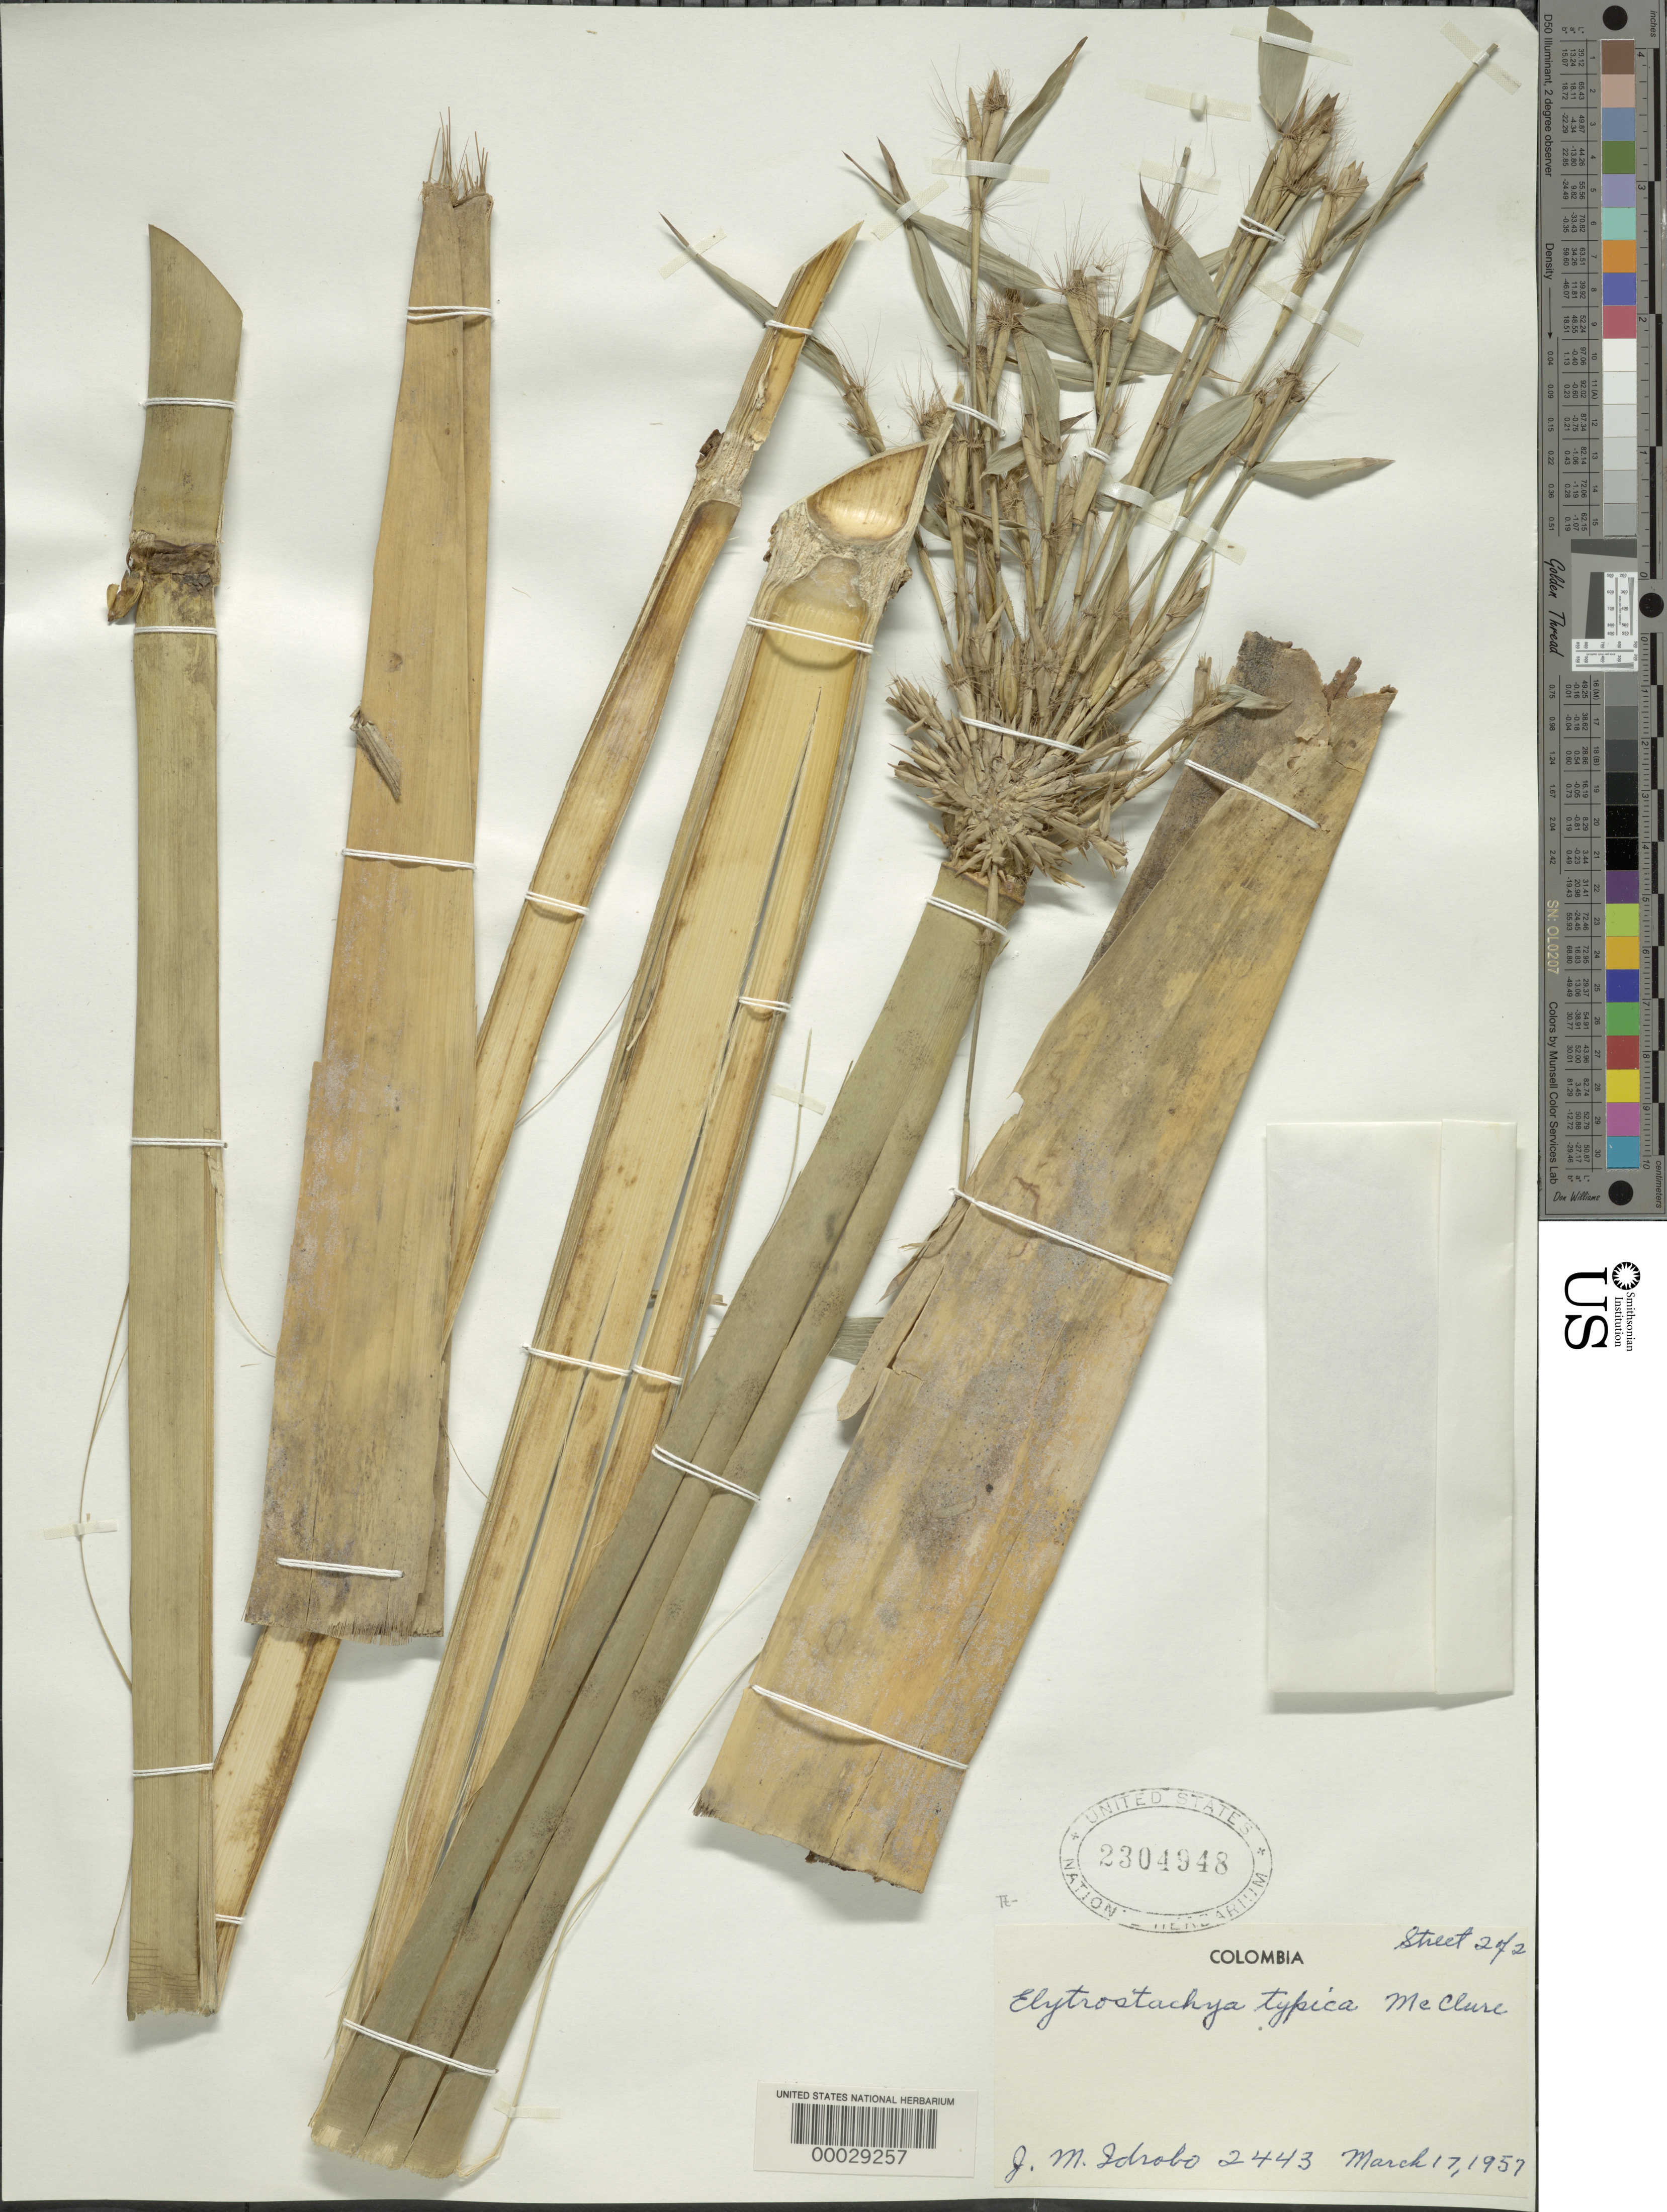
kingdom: Plantae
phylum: Tracheophyta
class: Liliopsida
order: Poales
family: Poaceae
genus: Elytrostachys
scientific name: Elytrostachys typica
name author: McClure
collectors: J. M. Idrobo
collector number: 2443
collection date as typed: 17 Mar 1957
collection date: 1957-03-17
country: Colombia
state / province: Meta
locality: Reserva Nacional de la Macarena; Rio Guapaya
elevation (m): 450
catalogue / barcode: US 2304948